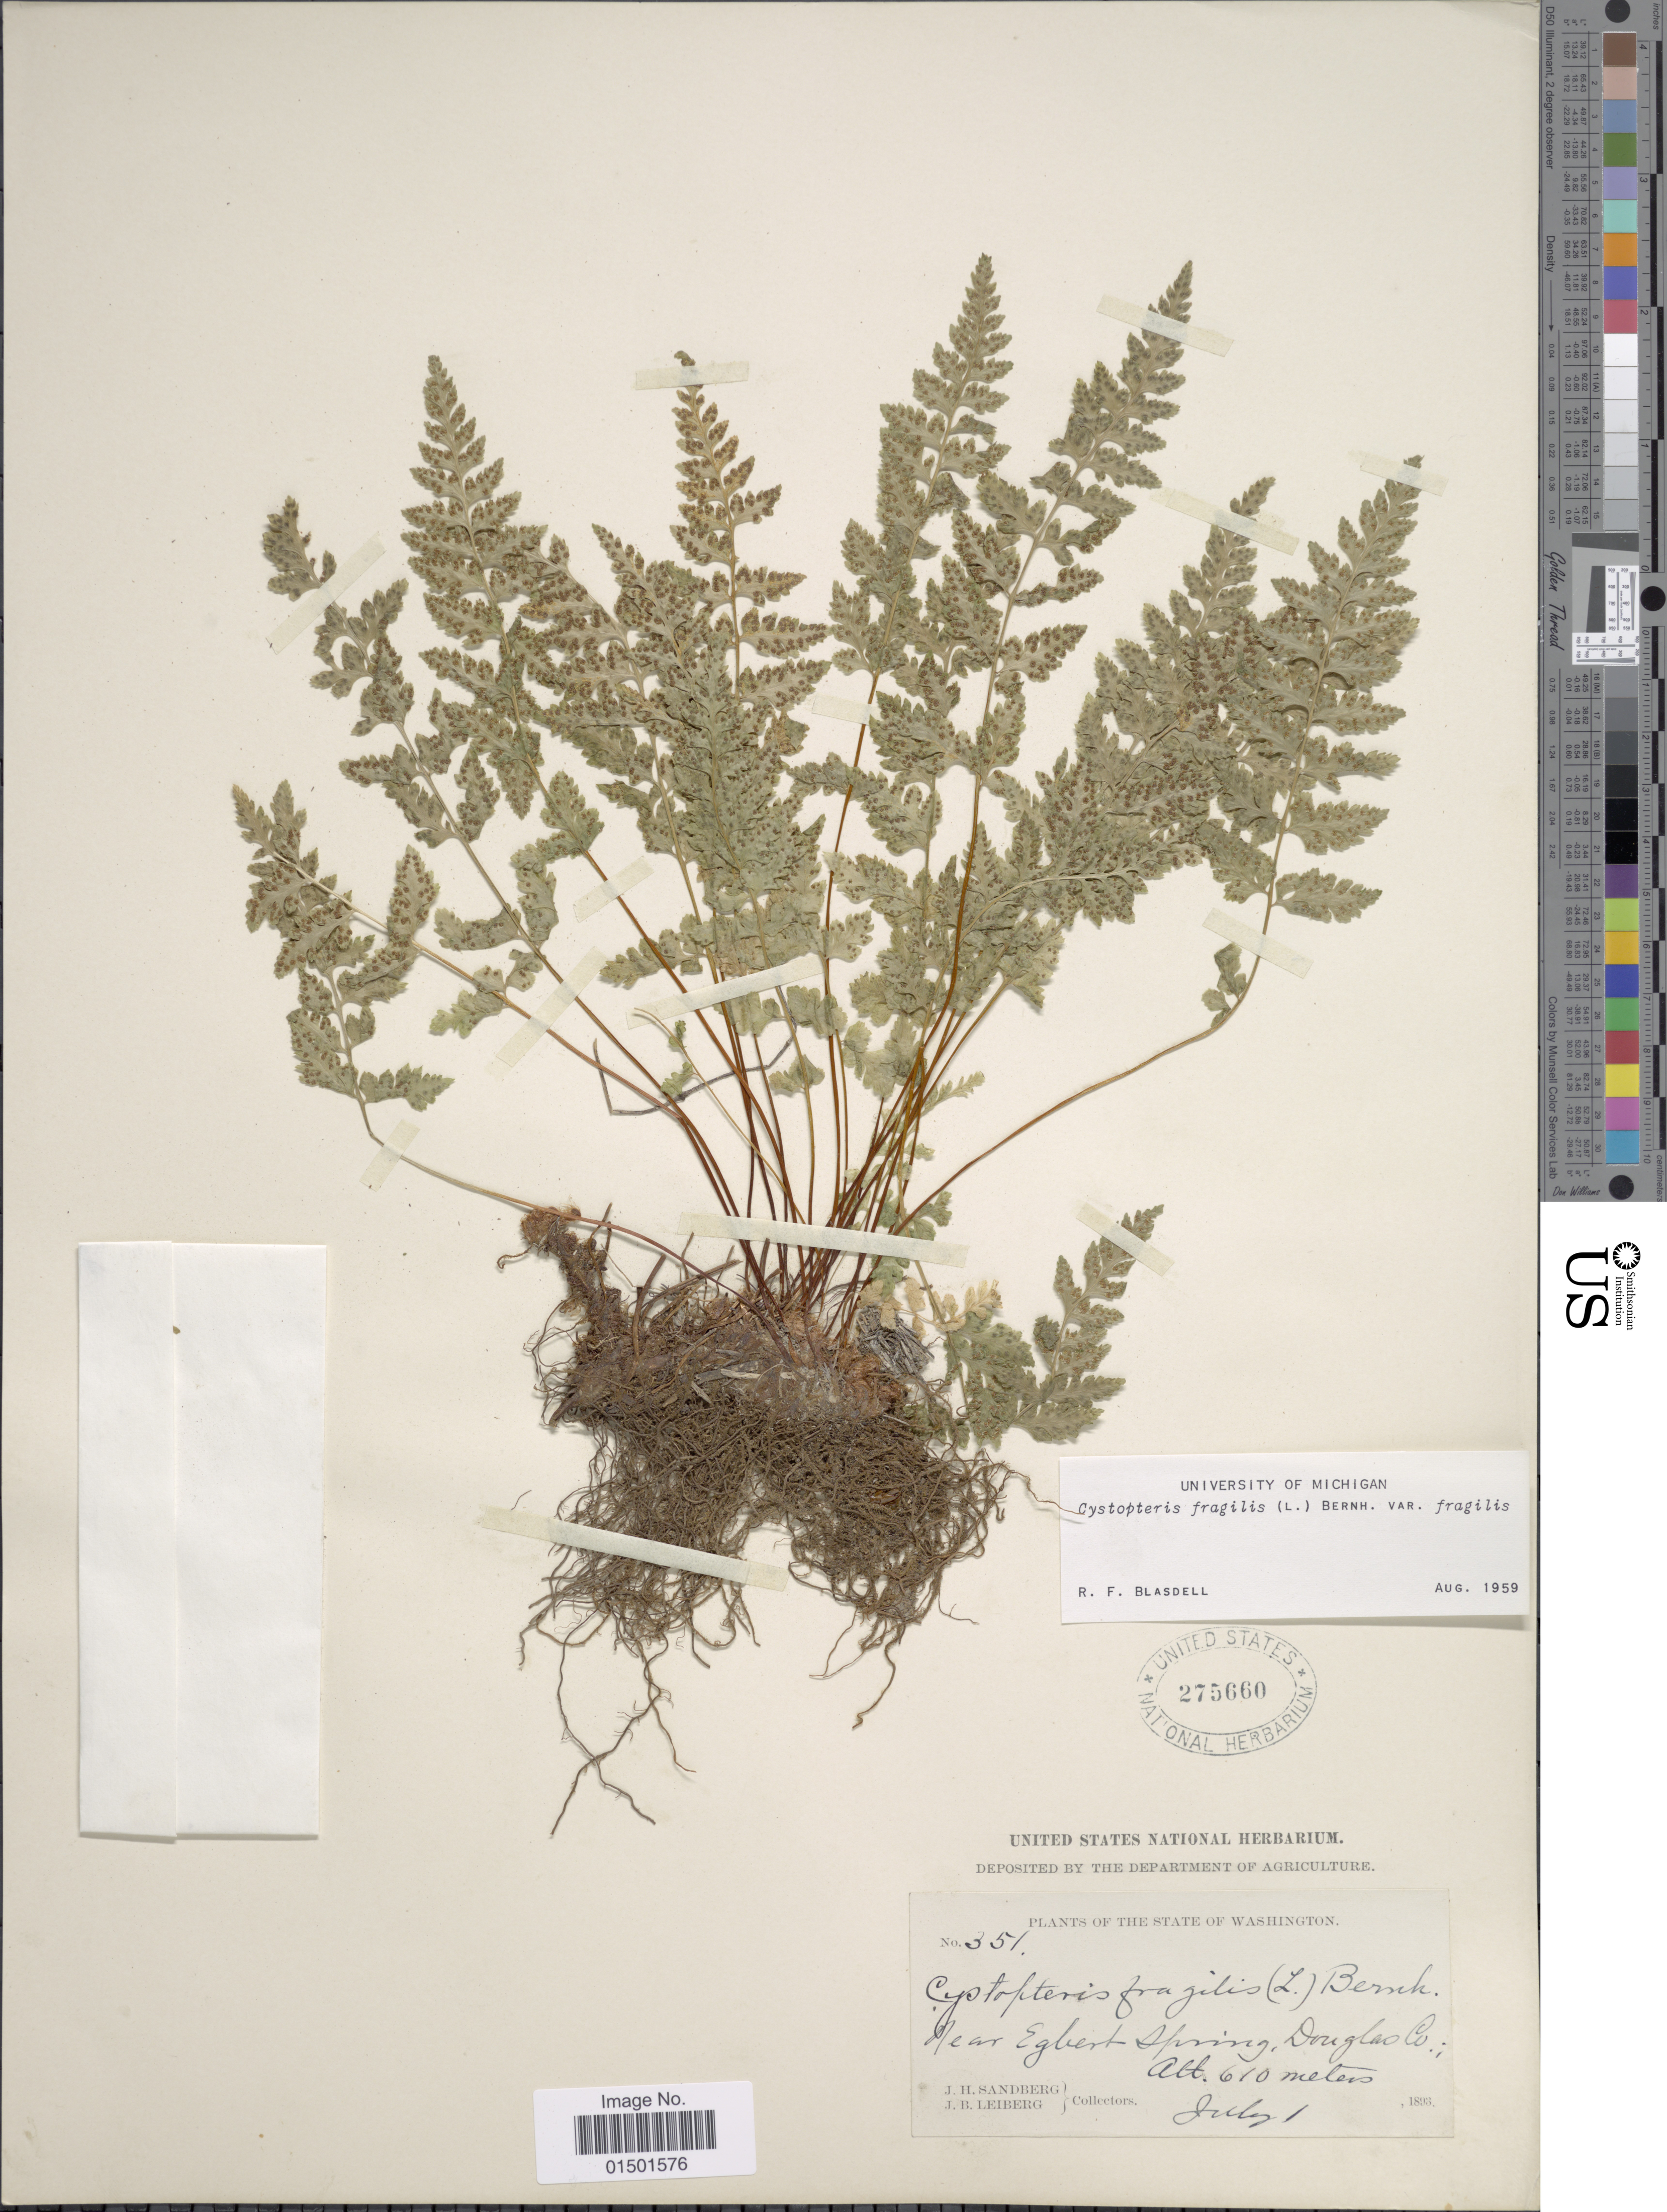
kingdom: Plantae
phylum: Tracheophyta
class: Polypodiopsida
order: Polypodiales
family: Cystopteridaceae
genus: Cystopteris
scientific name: Cystopteris fragilis var. fragilis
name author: (L.) Bernh.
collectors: J. H. Sandberg & J. B. Leiberg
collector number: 351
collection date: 1893-07-01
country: United States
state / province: Washington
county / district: Douglas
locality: Near Egbert Spring, Douglas Co.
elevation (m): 610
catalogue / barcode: US 275660